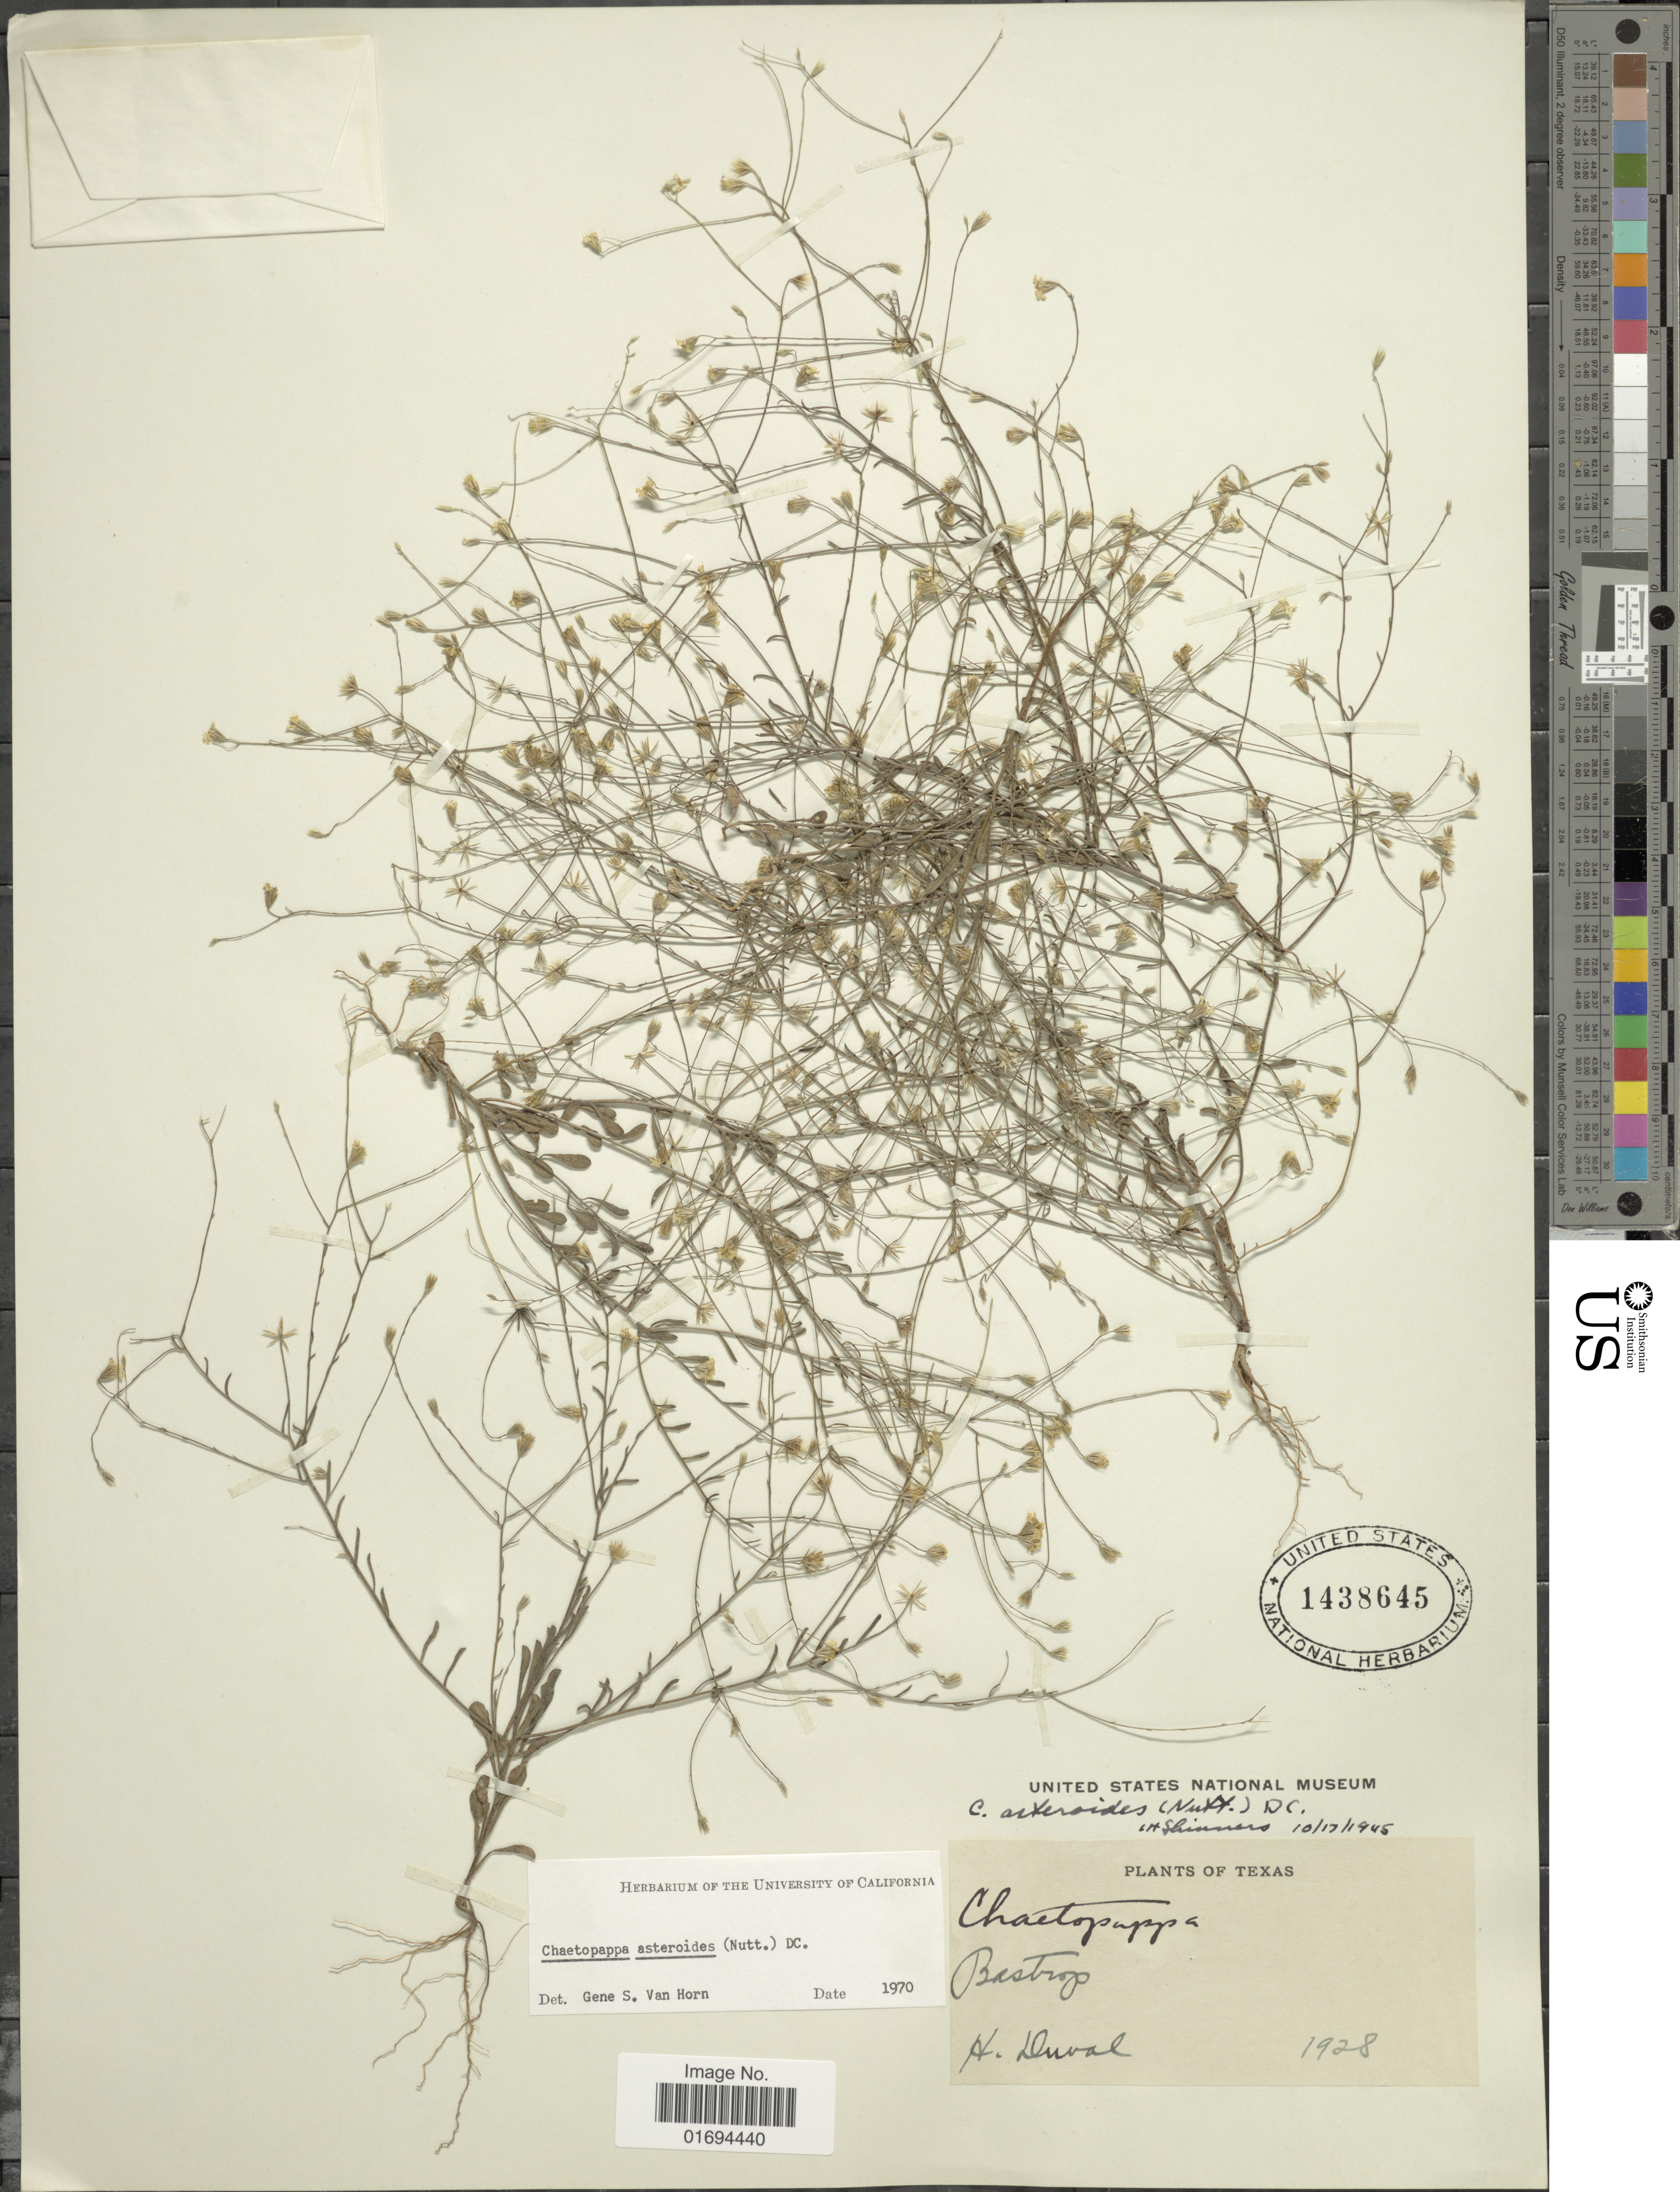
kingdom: Plantae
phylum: Tracheophyta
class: Magnoliopsida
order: Asterales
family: Asteraceae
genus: Chaetopappa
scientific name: Chaetopappa asteroides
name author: (Nutt.) DC.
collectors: H. Duval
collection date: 1928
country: United States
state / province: Texas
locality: Bestrop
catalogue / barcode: US 1438645